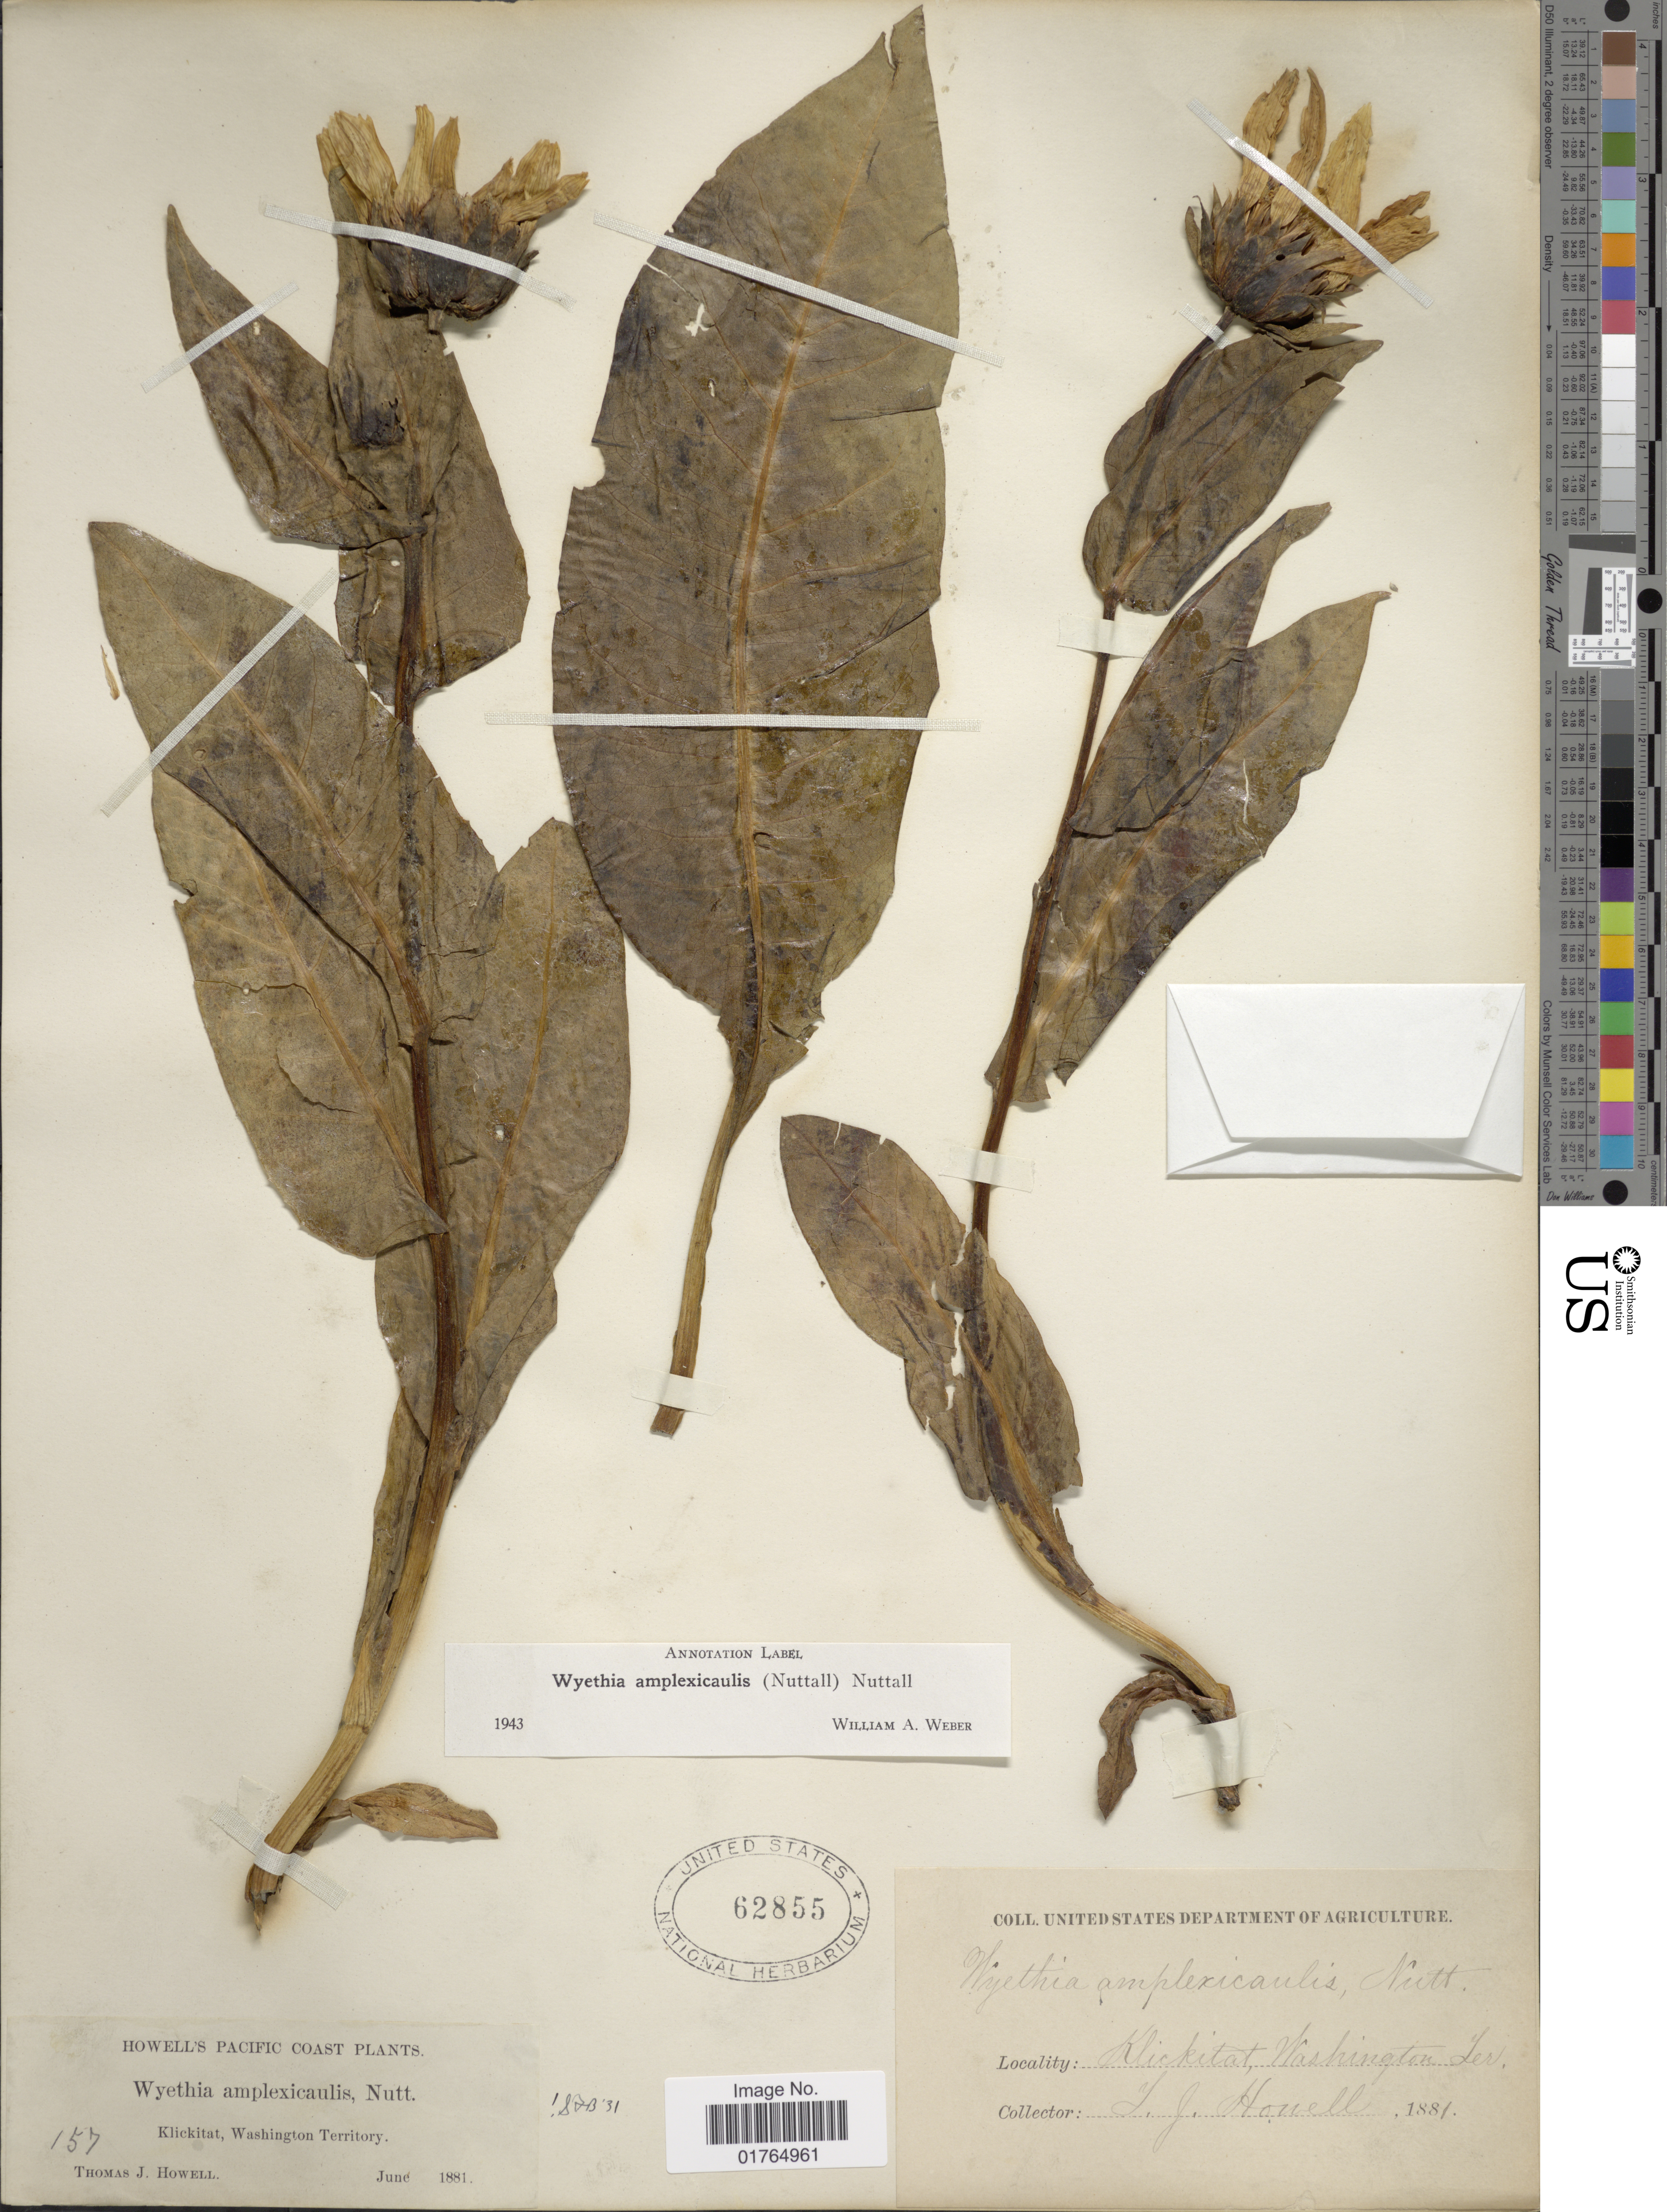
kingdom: Plantae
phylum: Tracheophyta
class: Magnoliopsida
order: Asterales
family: Asteraceae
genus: Wyethia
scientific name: Wyethia amplexicaulis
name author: Nutt.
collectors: T. J. Howell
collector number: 157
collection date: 1881-06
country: United States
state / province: Washington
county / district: Klickitat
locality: Pacific Coast, Klickitat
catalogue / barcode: US 62855